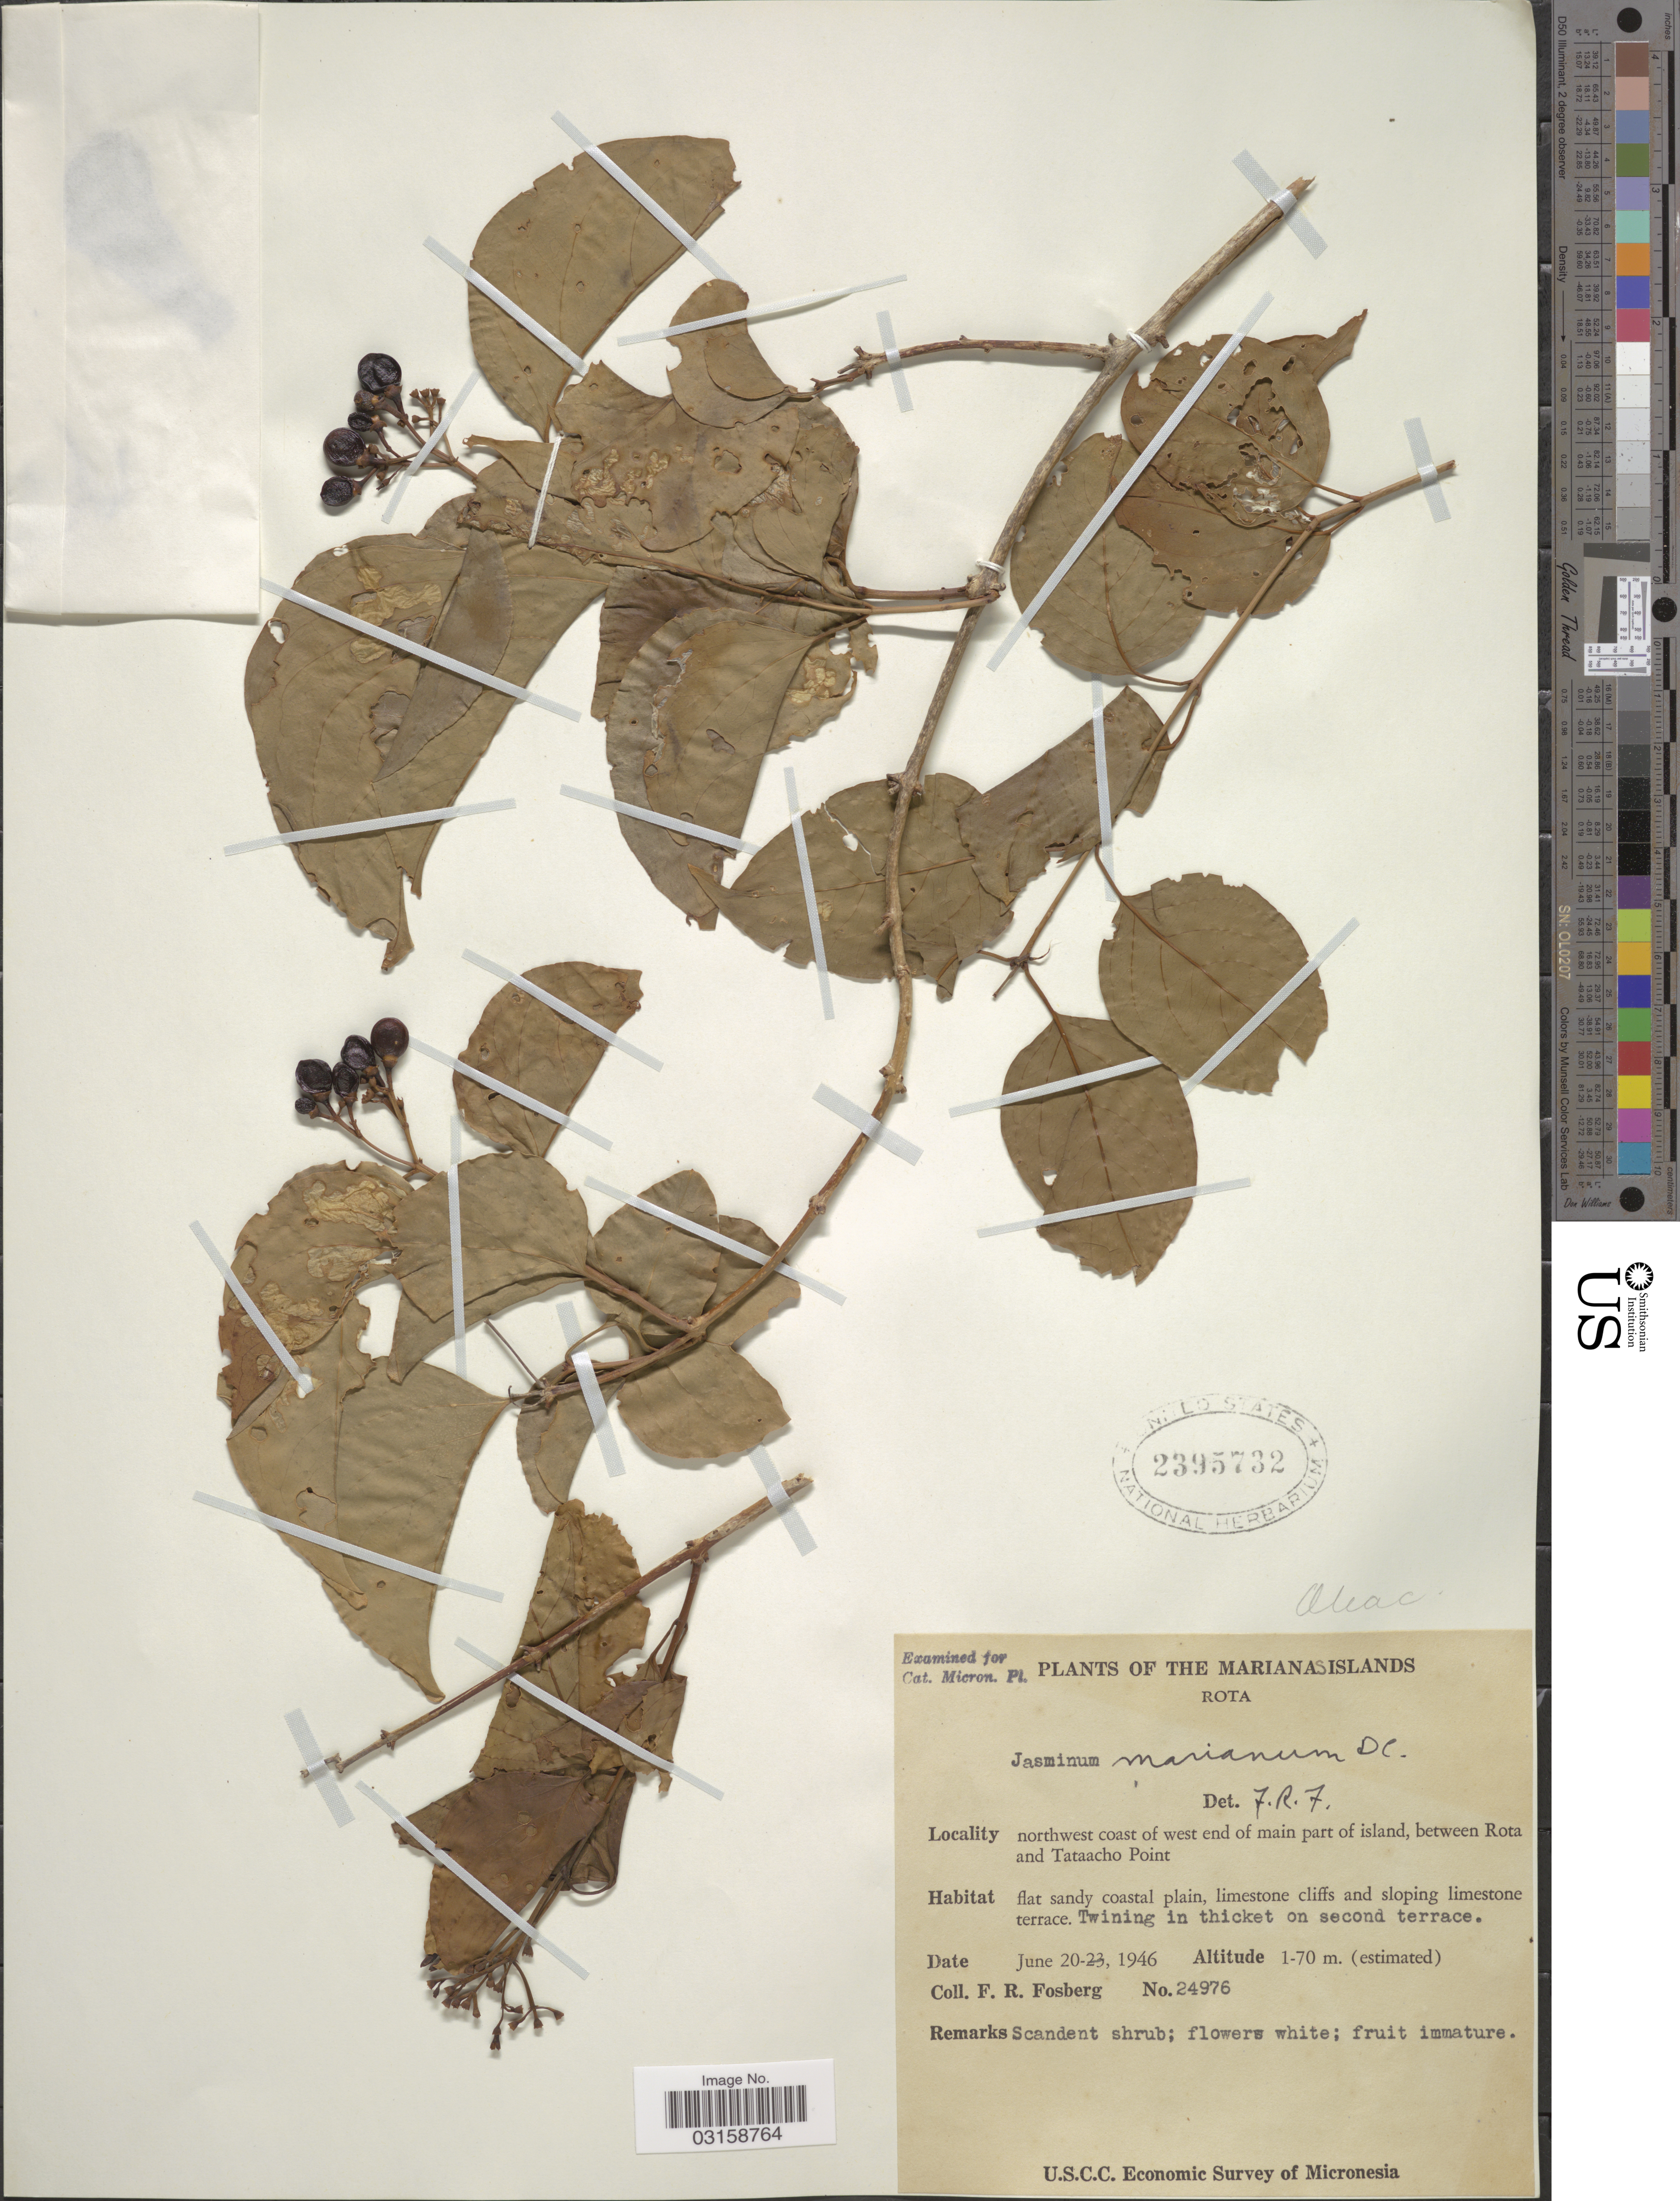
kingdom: Plantae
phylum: Tracheophyta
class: Magnoliopsida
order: Lamiales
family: Oleaceae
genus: Jasminum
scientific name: Jasminum marianum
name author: DC.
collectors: F. R. Fosberg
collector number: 24976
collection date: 1946-06-20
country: Northern Mariana Islands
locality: Marianas Islands. Rota. Northwest coast of west end of main part of island, between Rota and Tataacho Point.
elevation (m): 1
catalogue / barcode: US 2395732